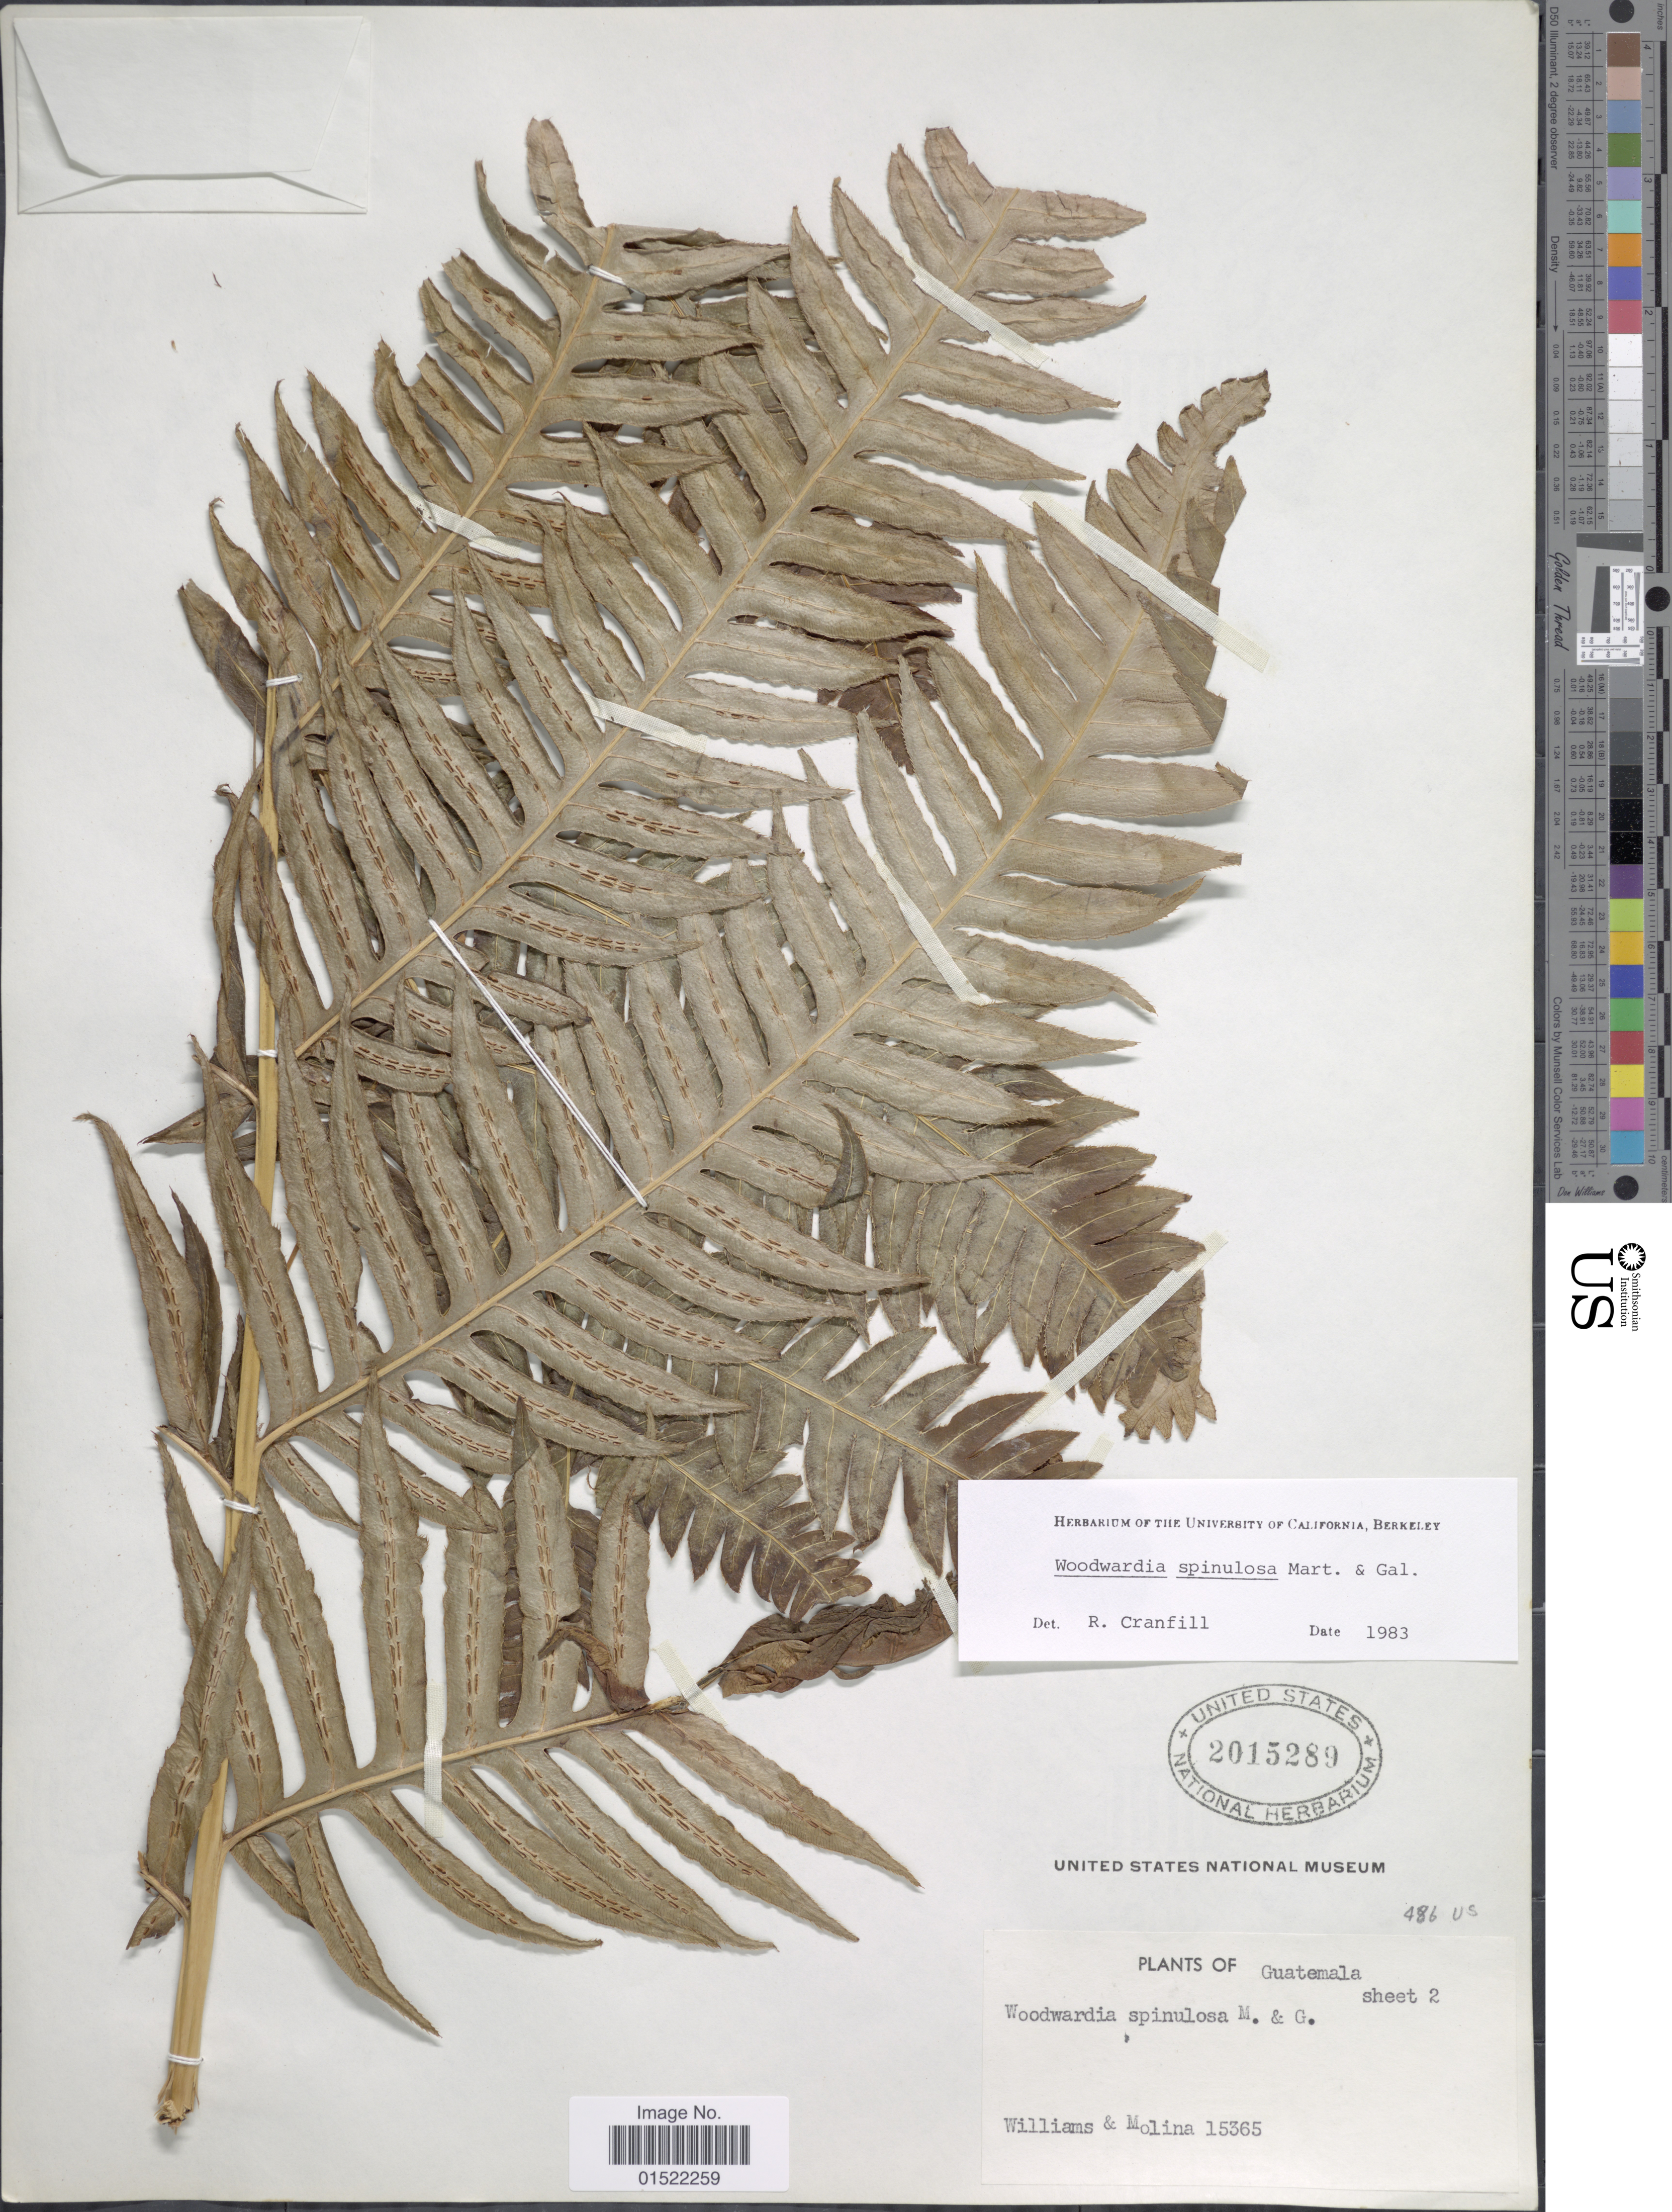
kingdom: Plantae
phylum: Tracheophyta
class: Polypodiopsida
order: Polypodiales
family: Blechnaceae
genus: Woodwardia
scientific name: Woodwardia spinulosa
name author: M. Martens & Galeotti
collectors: -- Williams & -- Molina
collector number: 15365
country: Guatemala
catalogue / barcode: US 2015289